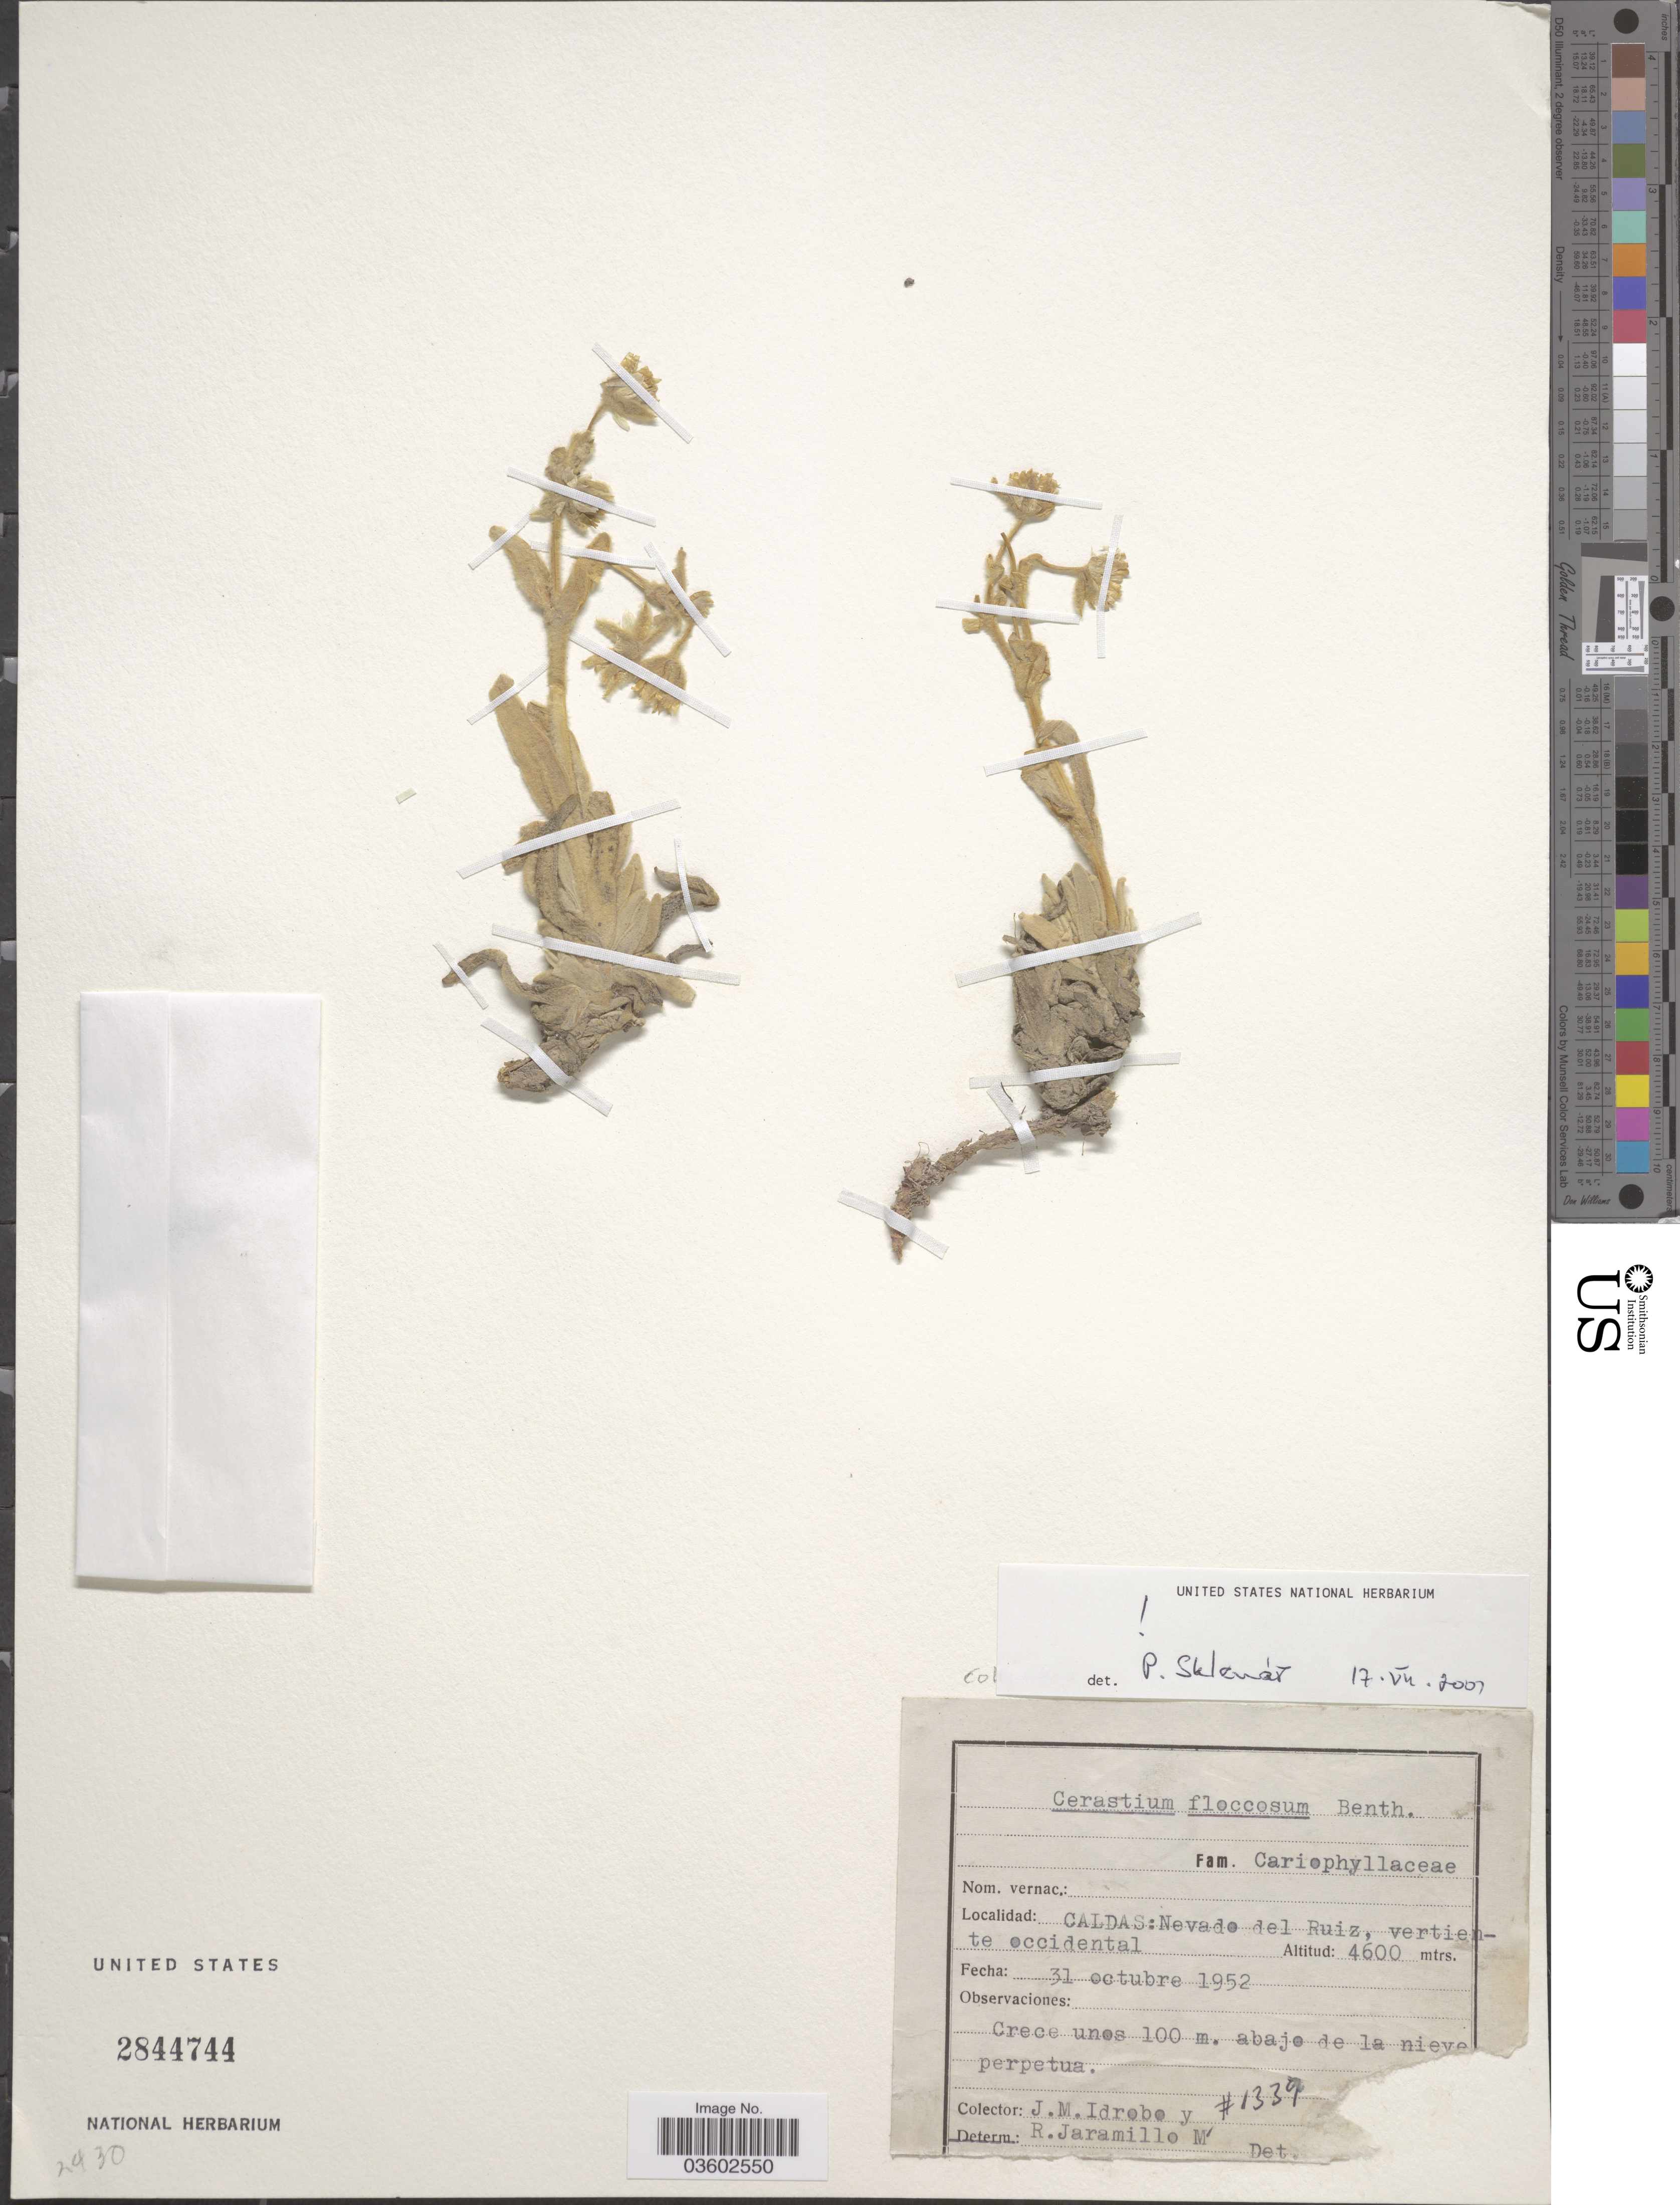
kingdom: Plantae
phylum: Tracheophyta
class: Magnoliopsida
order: Caryophyllales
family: Caryophyllaceae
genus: Cerastium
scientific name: Cerastium floccosum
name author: Benth.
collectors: J. M. Idrobo & R. Jaramillo M.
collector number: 1339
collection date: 1952-10-31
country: Colombia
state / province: Caldas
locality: Nevado del Ruiz, vertiente occidental.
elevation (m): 4600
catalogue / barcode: US 2844744